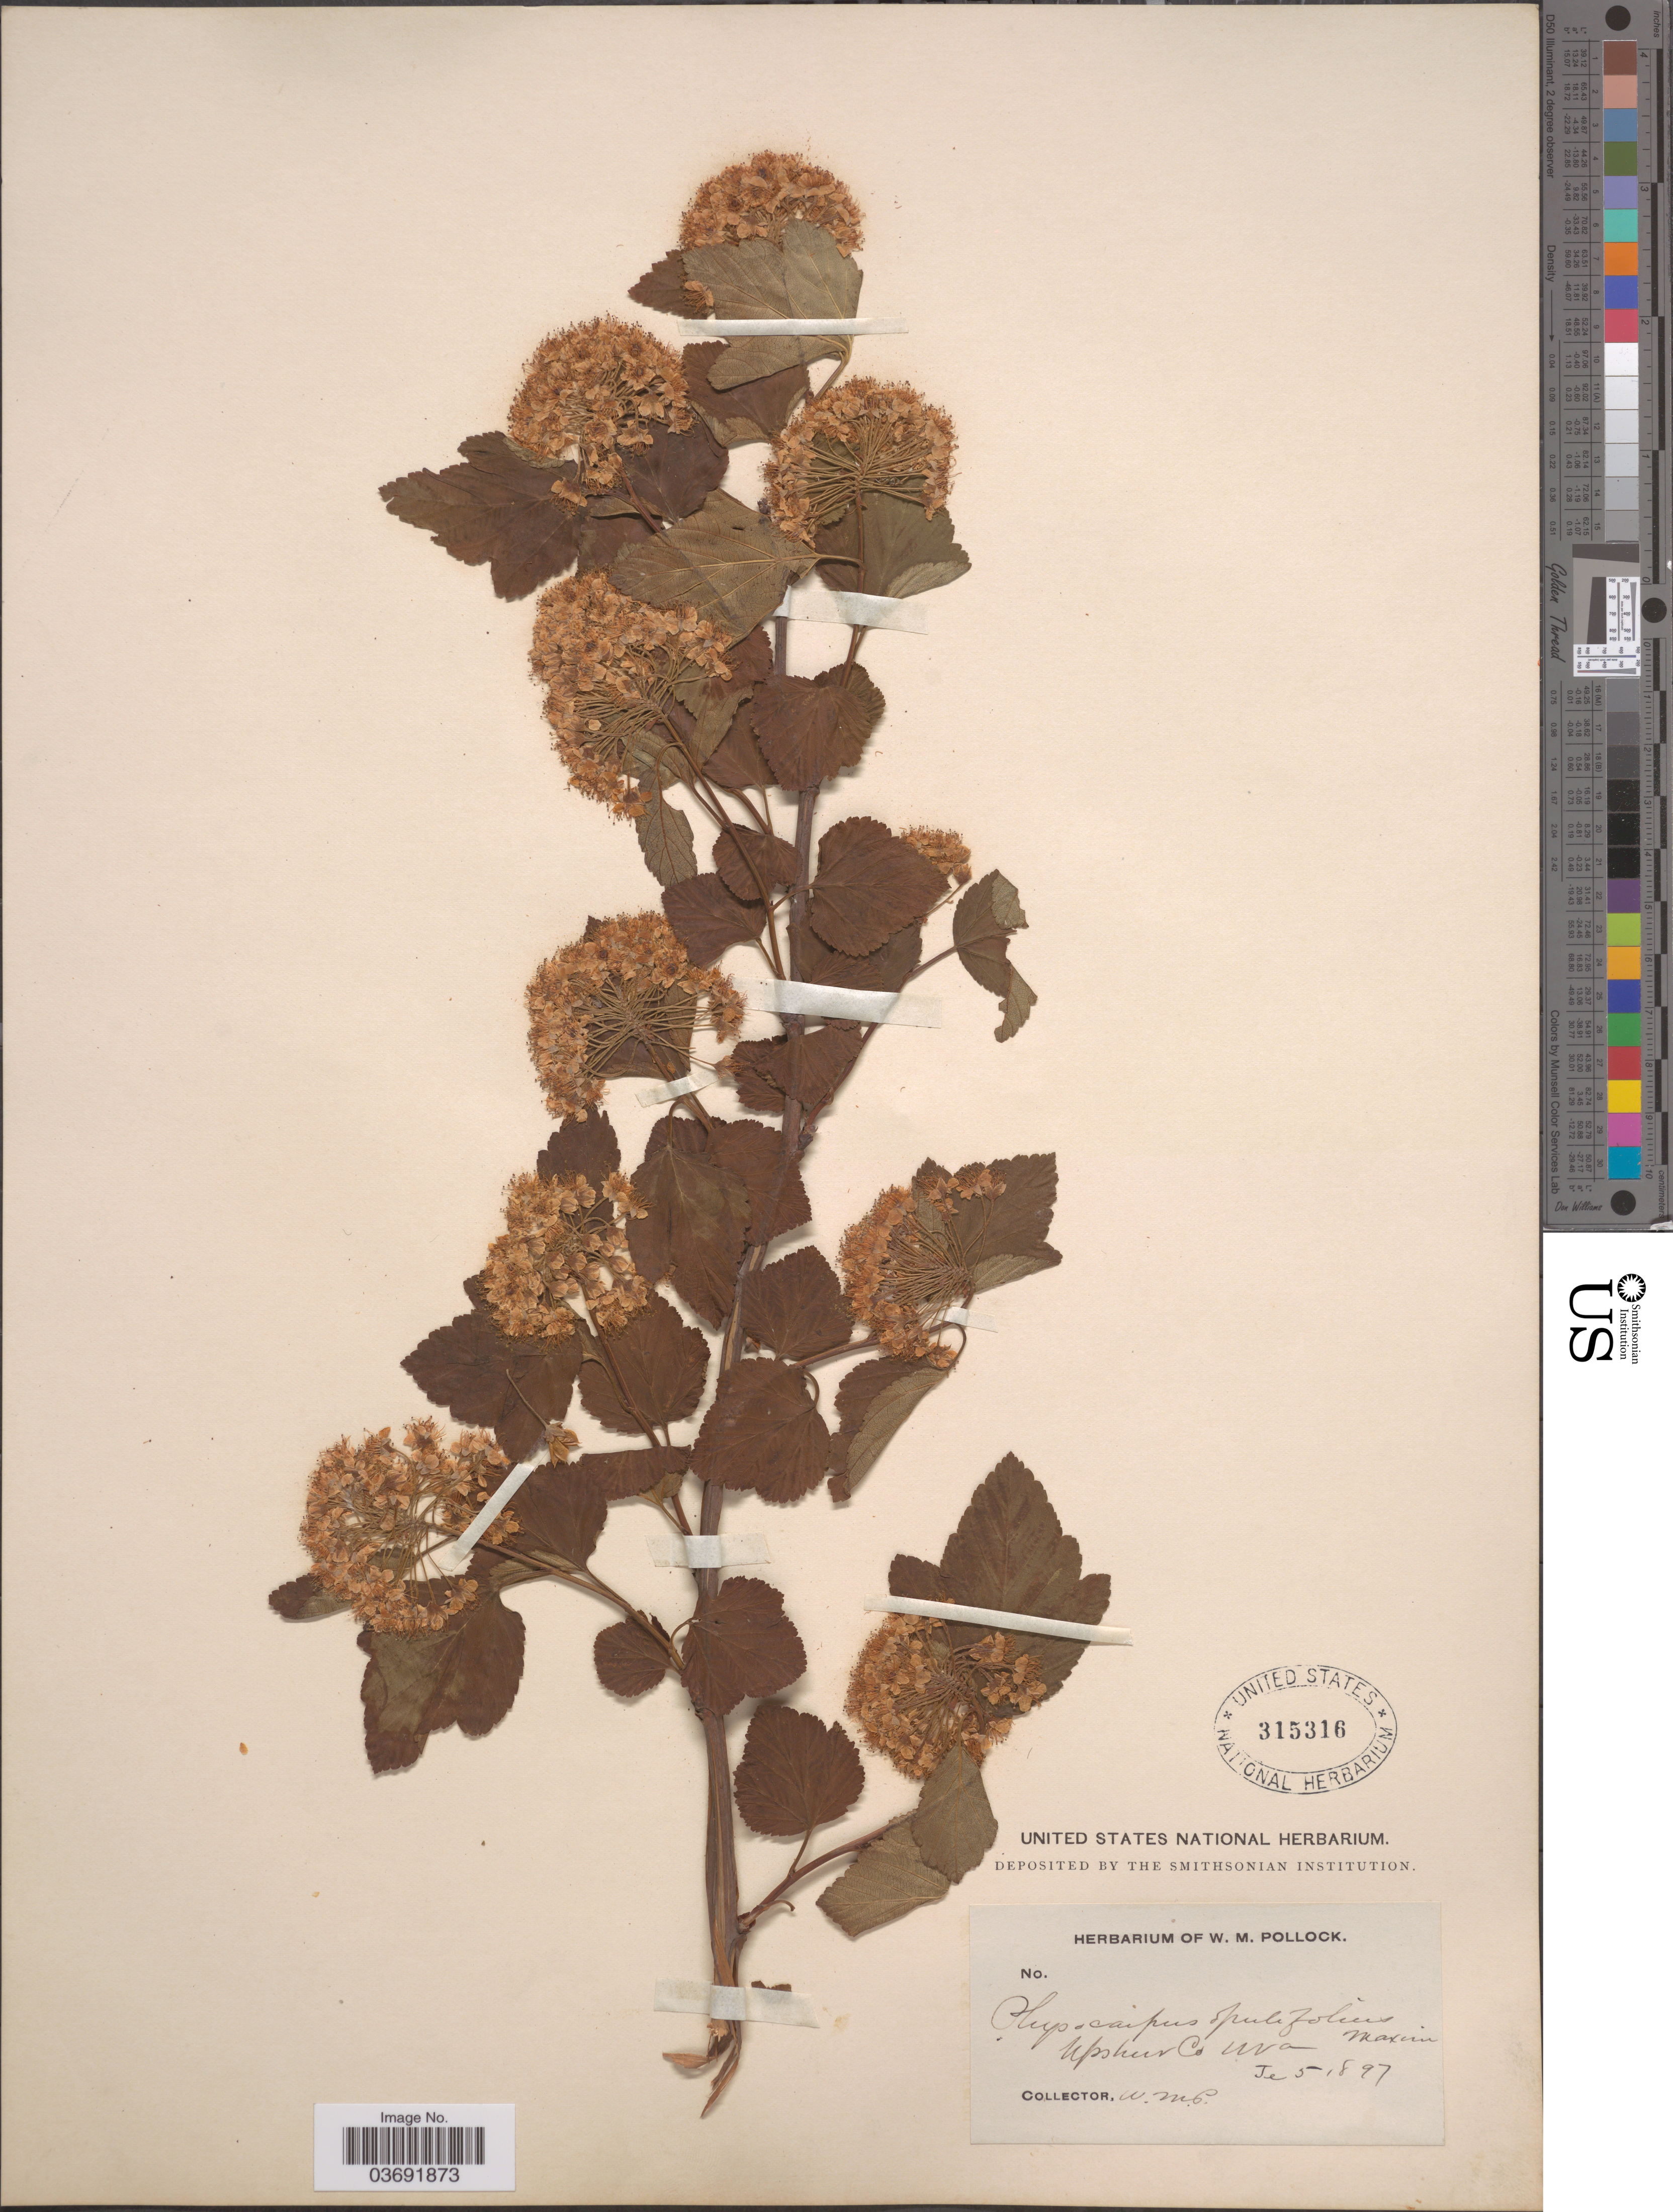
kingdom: Plantae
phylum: Tracheophyta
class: Magnoliopsida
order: Rosales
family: Rosaceae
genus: Physocarpus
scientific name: Physocarpus opulifolius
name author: (L.) Maxim.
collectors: W. M. Pollock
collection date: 1897-06-05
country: United States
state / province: West Virginia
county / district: Upshur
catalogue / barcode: US 315316